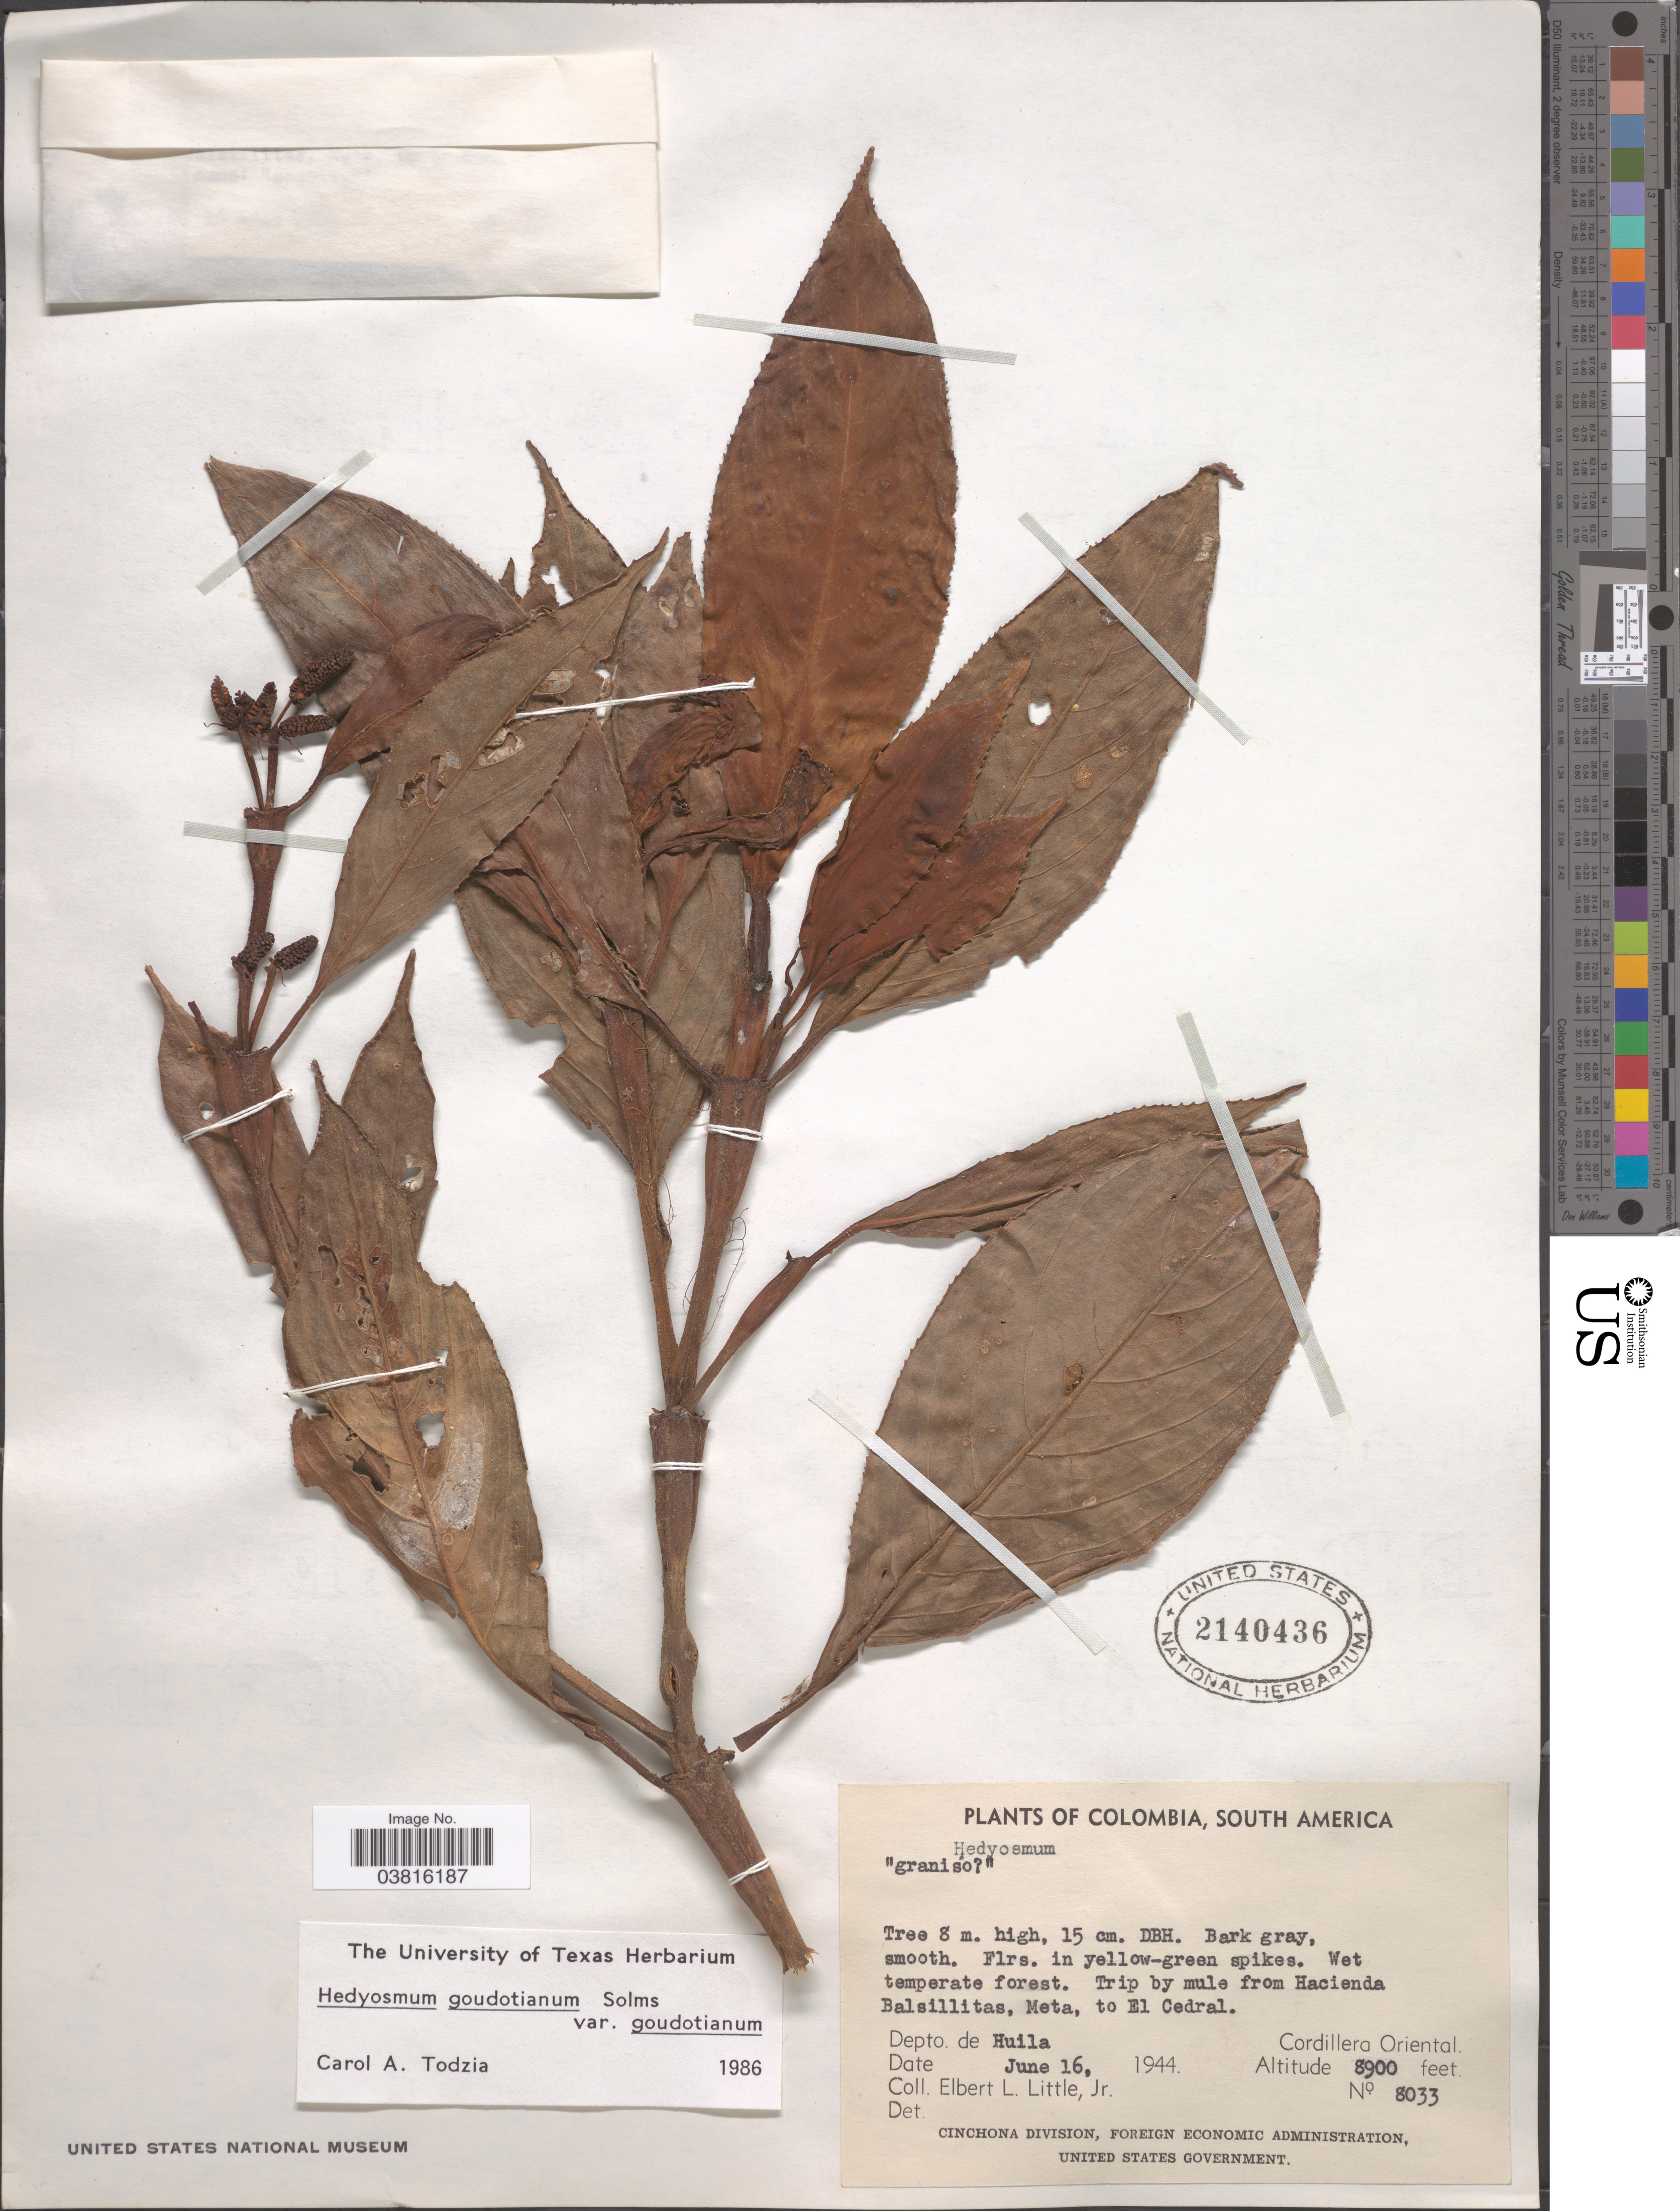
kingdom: Plantae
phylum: Tracheophyta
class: Magnoliopsida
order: Chloranthales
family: Chloranthaceae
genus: Hedyosmum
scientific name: Hedyosmum goudotianum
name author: Solms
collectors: E. L. Little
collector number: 8033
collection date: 1944-06-16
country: Colombia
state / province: Huila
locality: Trip by mule from Hacienda Balsillitas, Meta, to El Cedral. Depto. de Huila. Cordillera Oriental.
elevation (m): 2713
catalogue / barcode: US 2140436